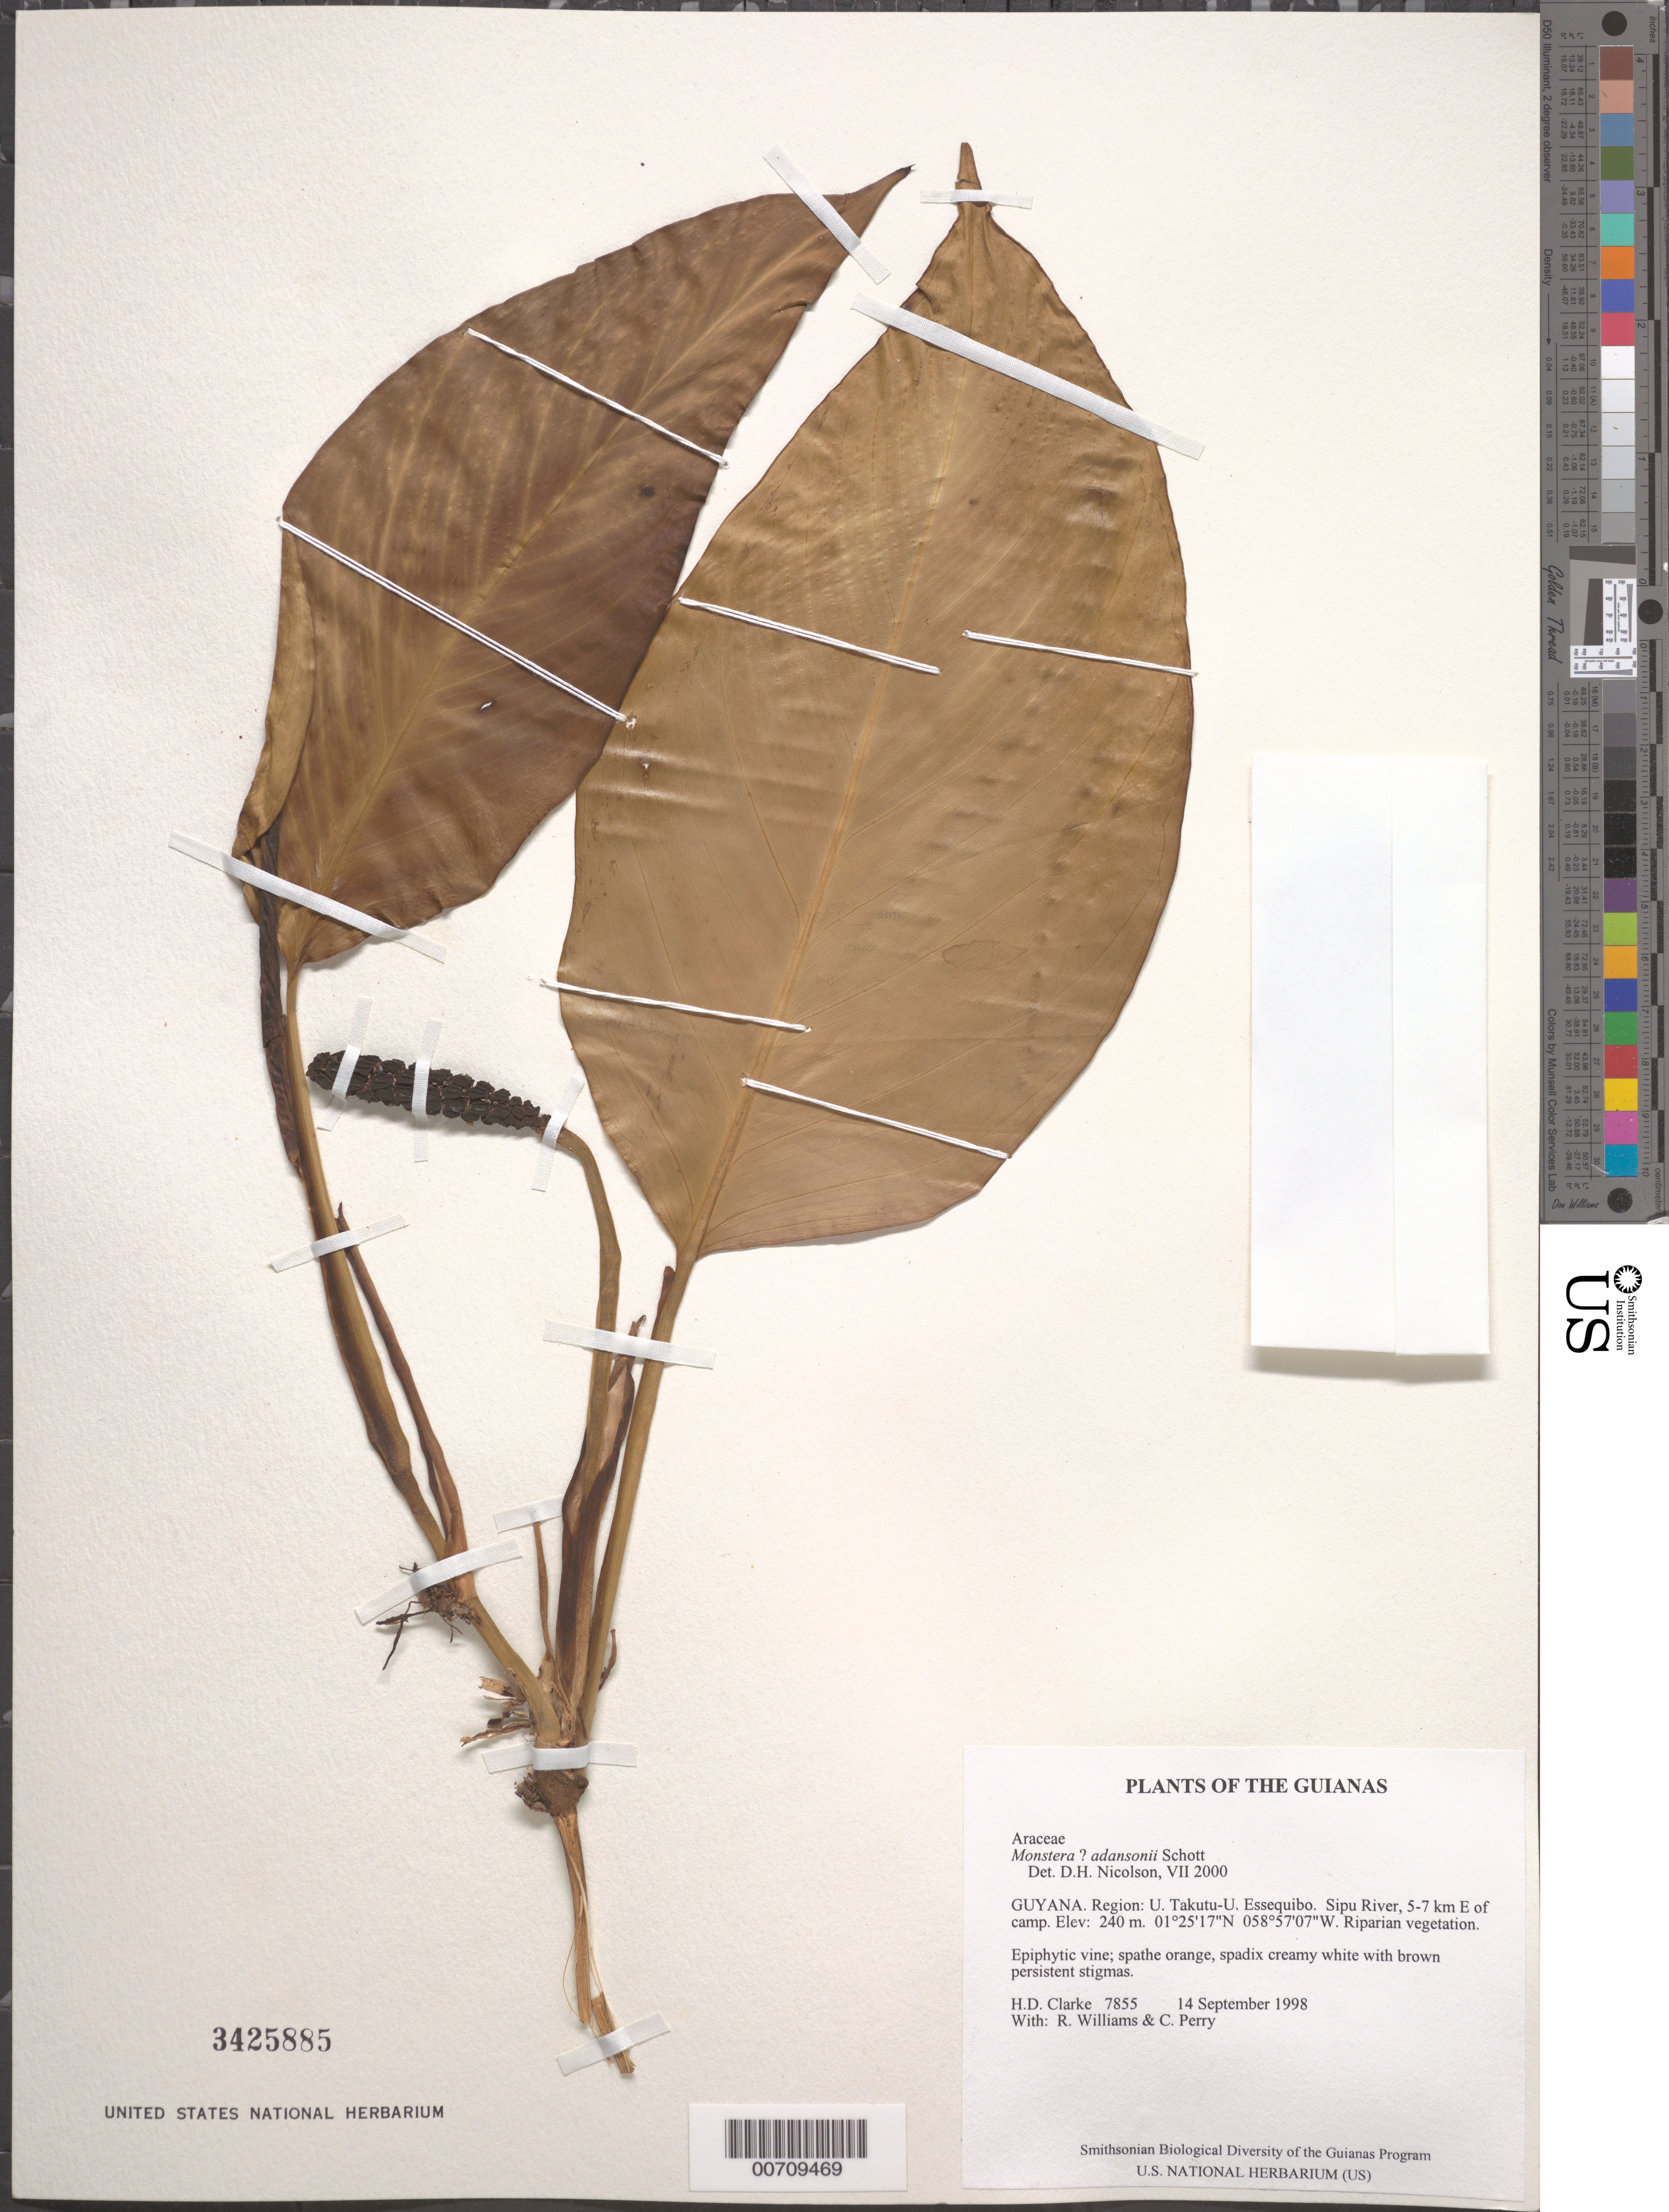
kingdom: Plantae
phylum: Tracheophyta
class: Liliopsida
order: Alismatales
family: Araceae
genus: Monstera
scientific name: Monstera adansonii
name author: Schott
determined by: Nicolson, Dan H.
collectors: H. D. Clarke, R. Williams & C. Perry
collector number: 7855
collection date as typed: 14 September 1998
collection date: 1998-09-14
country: Guyana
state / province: U. Takutu-U. Essequibo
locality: Sipu River, 5-7 km E of camp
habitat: Riparian vegetation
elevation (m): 240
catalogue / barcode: US 3425885